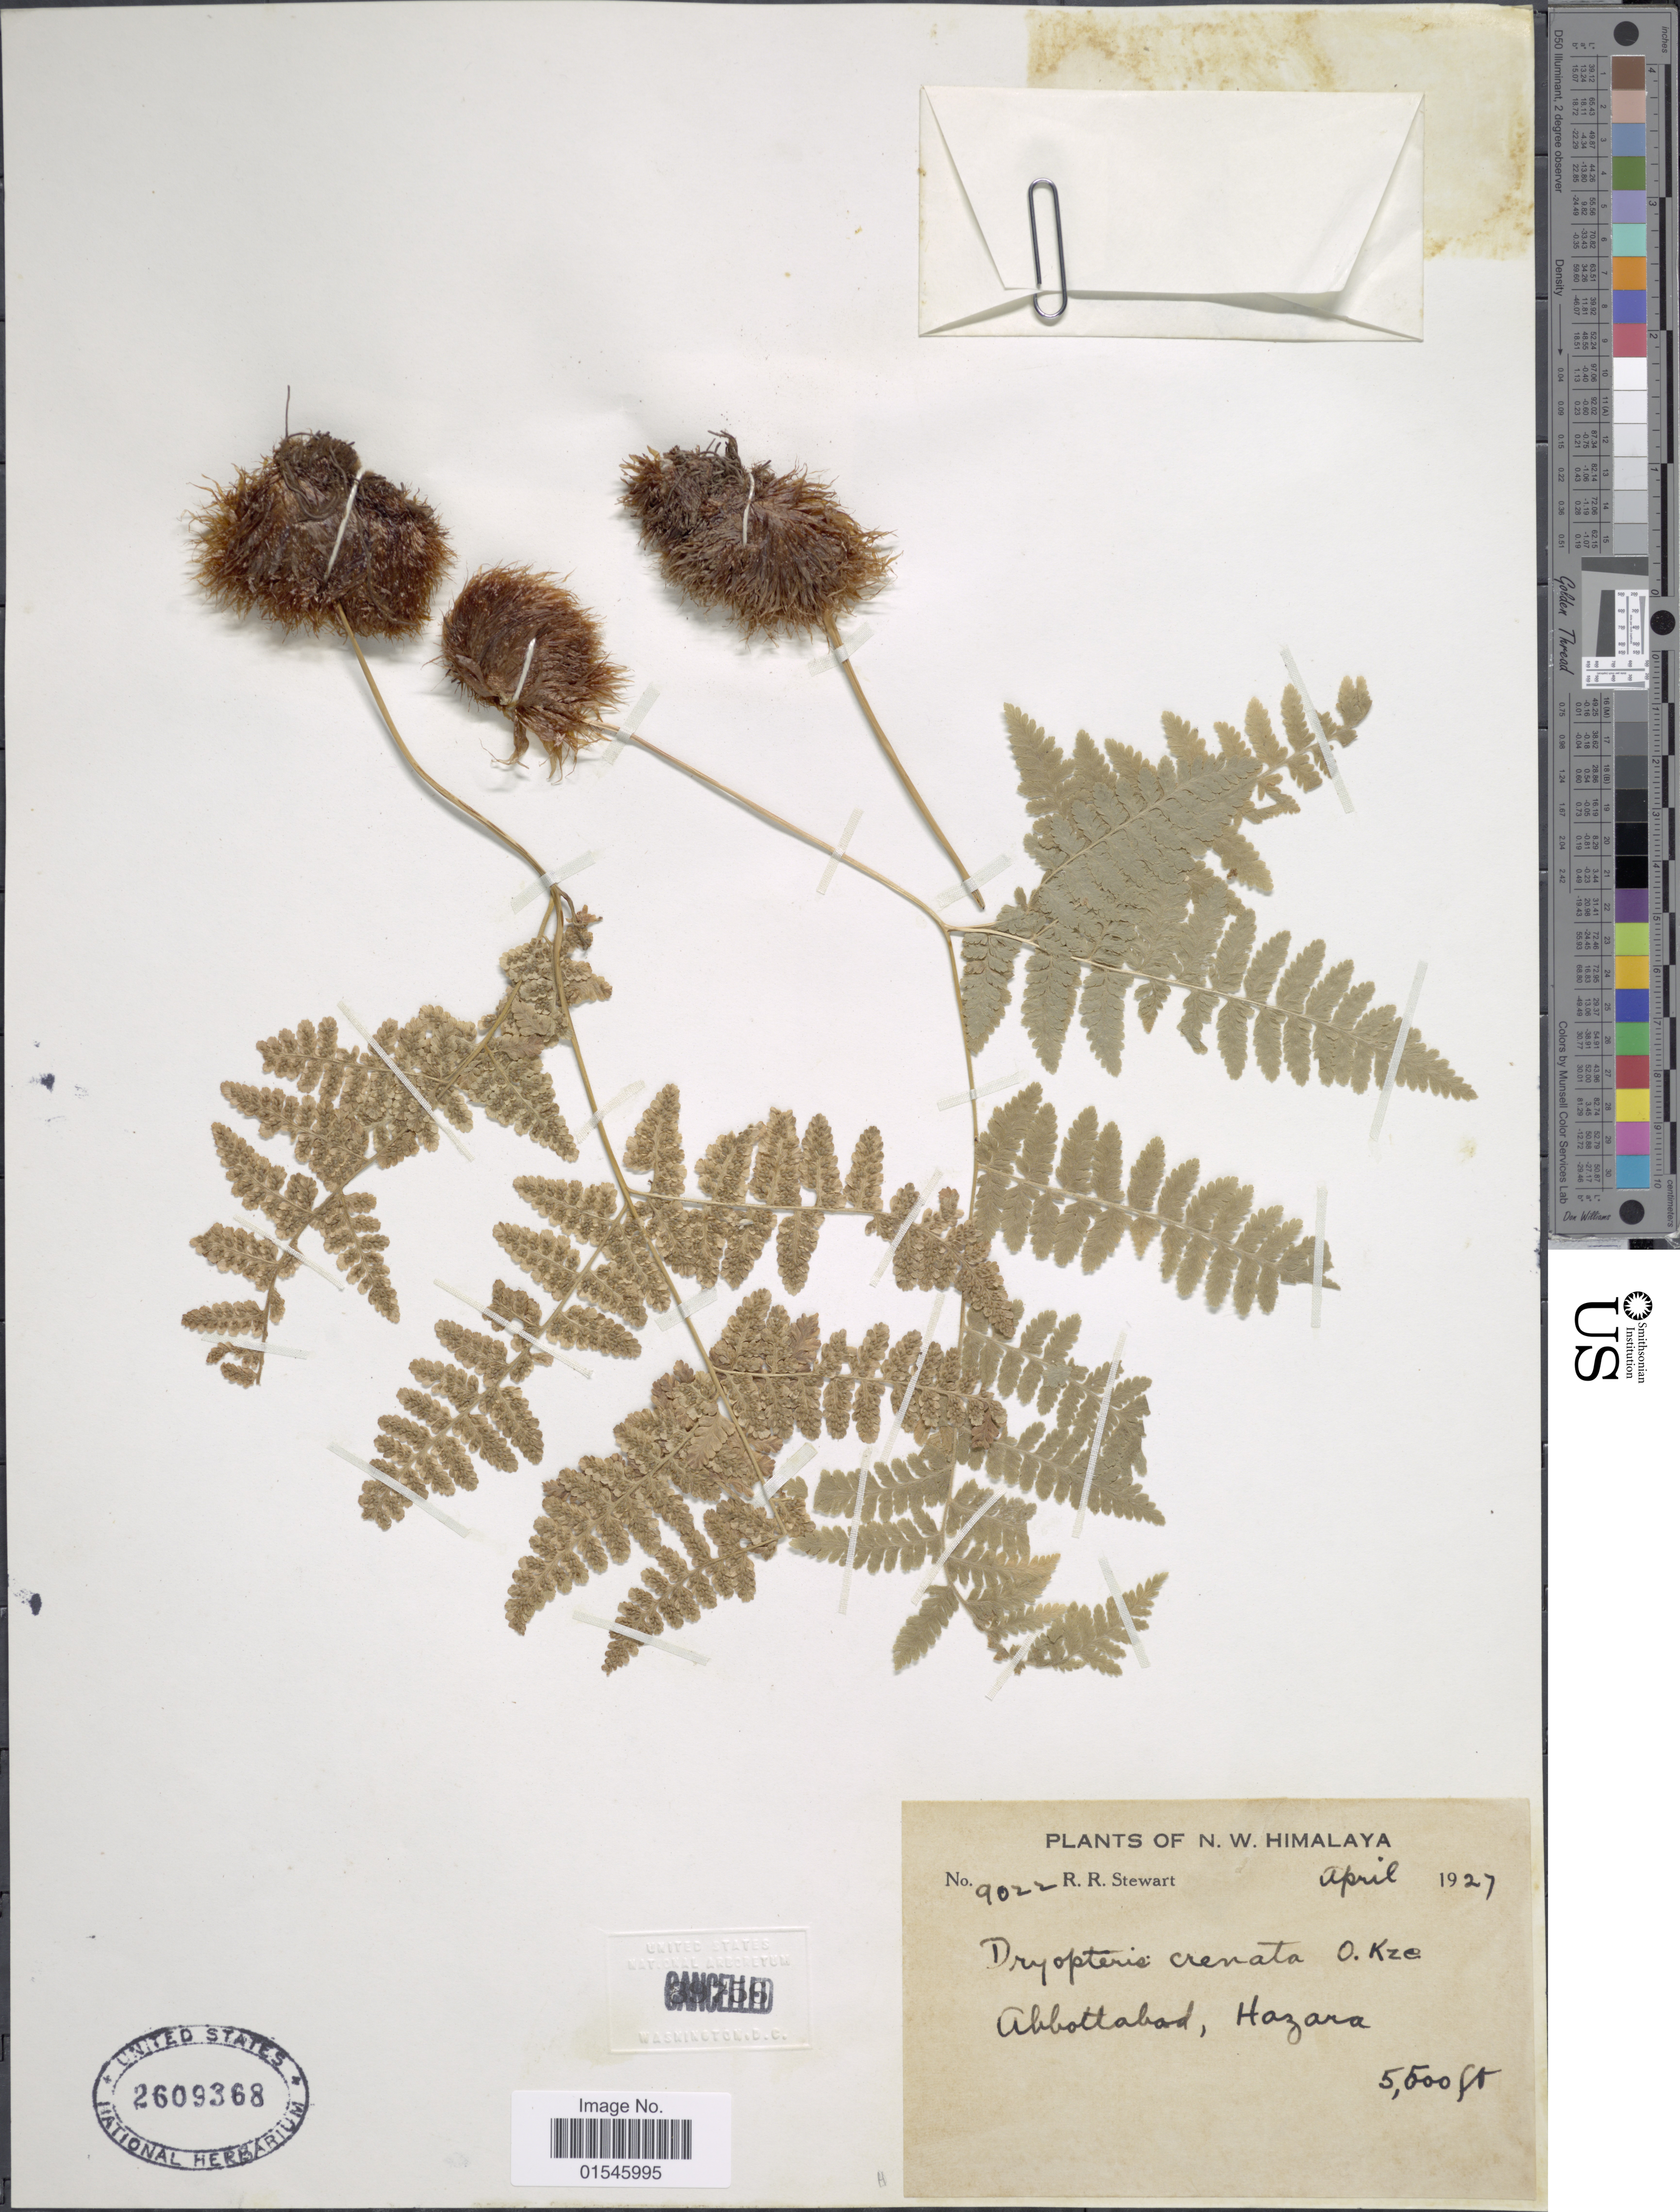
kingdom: Plantae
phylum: Tracheophyta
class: Polypodiopsida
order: Polypodiales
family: Hypodematiaceae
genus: Hypodematium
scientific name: Hypodematium crenatum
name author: (Forssk.) Kuhn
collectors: R. R. Stewart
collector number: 9022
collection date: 1927-04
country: Pakistan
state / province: Khyber Pakhtunkhwa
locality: N.W. Himalaya, Abbottabad, Hazara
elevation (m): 1676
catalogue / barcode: US 2609368